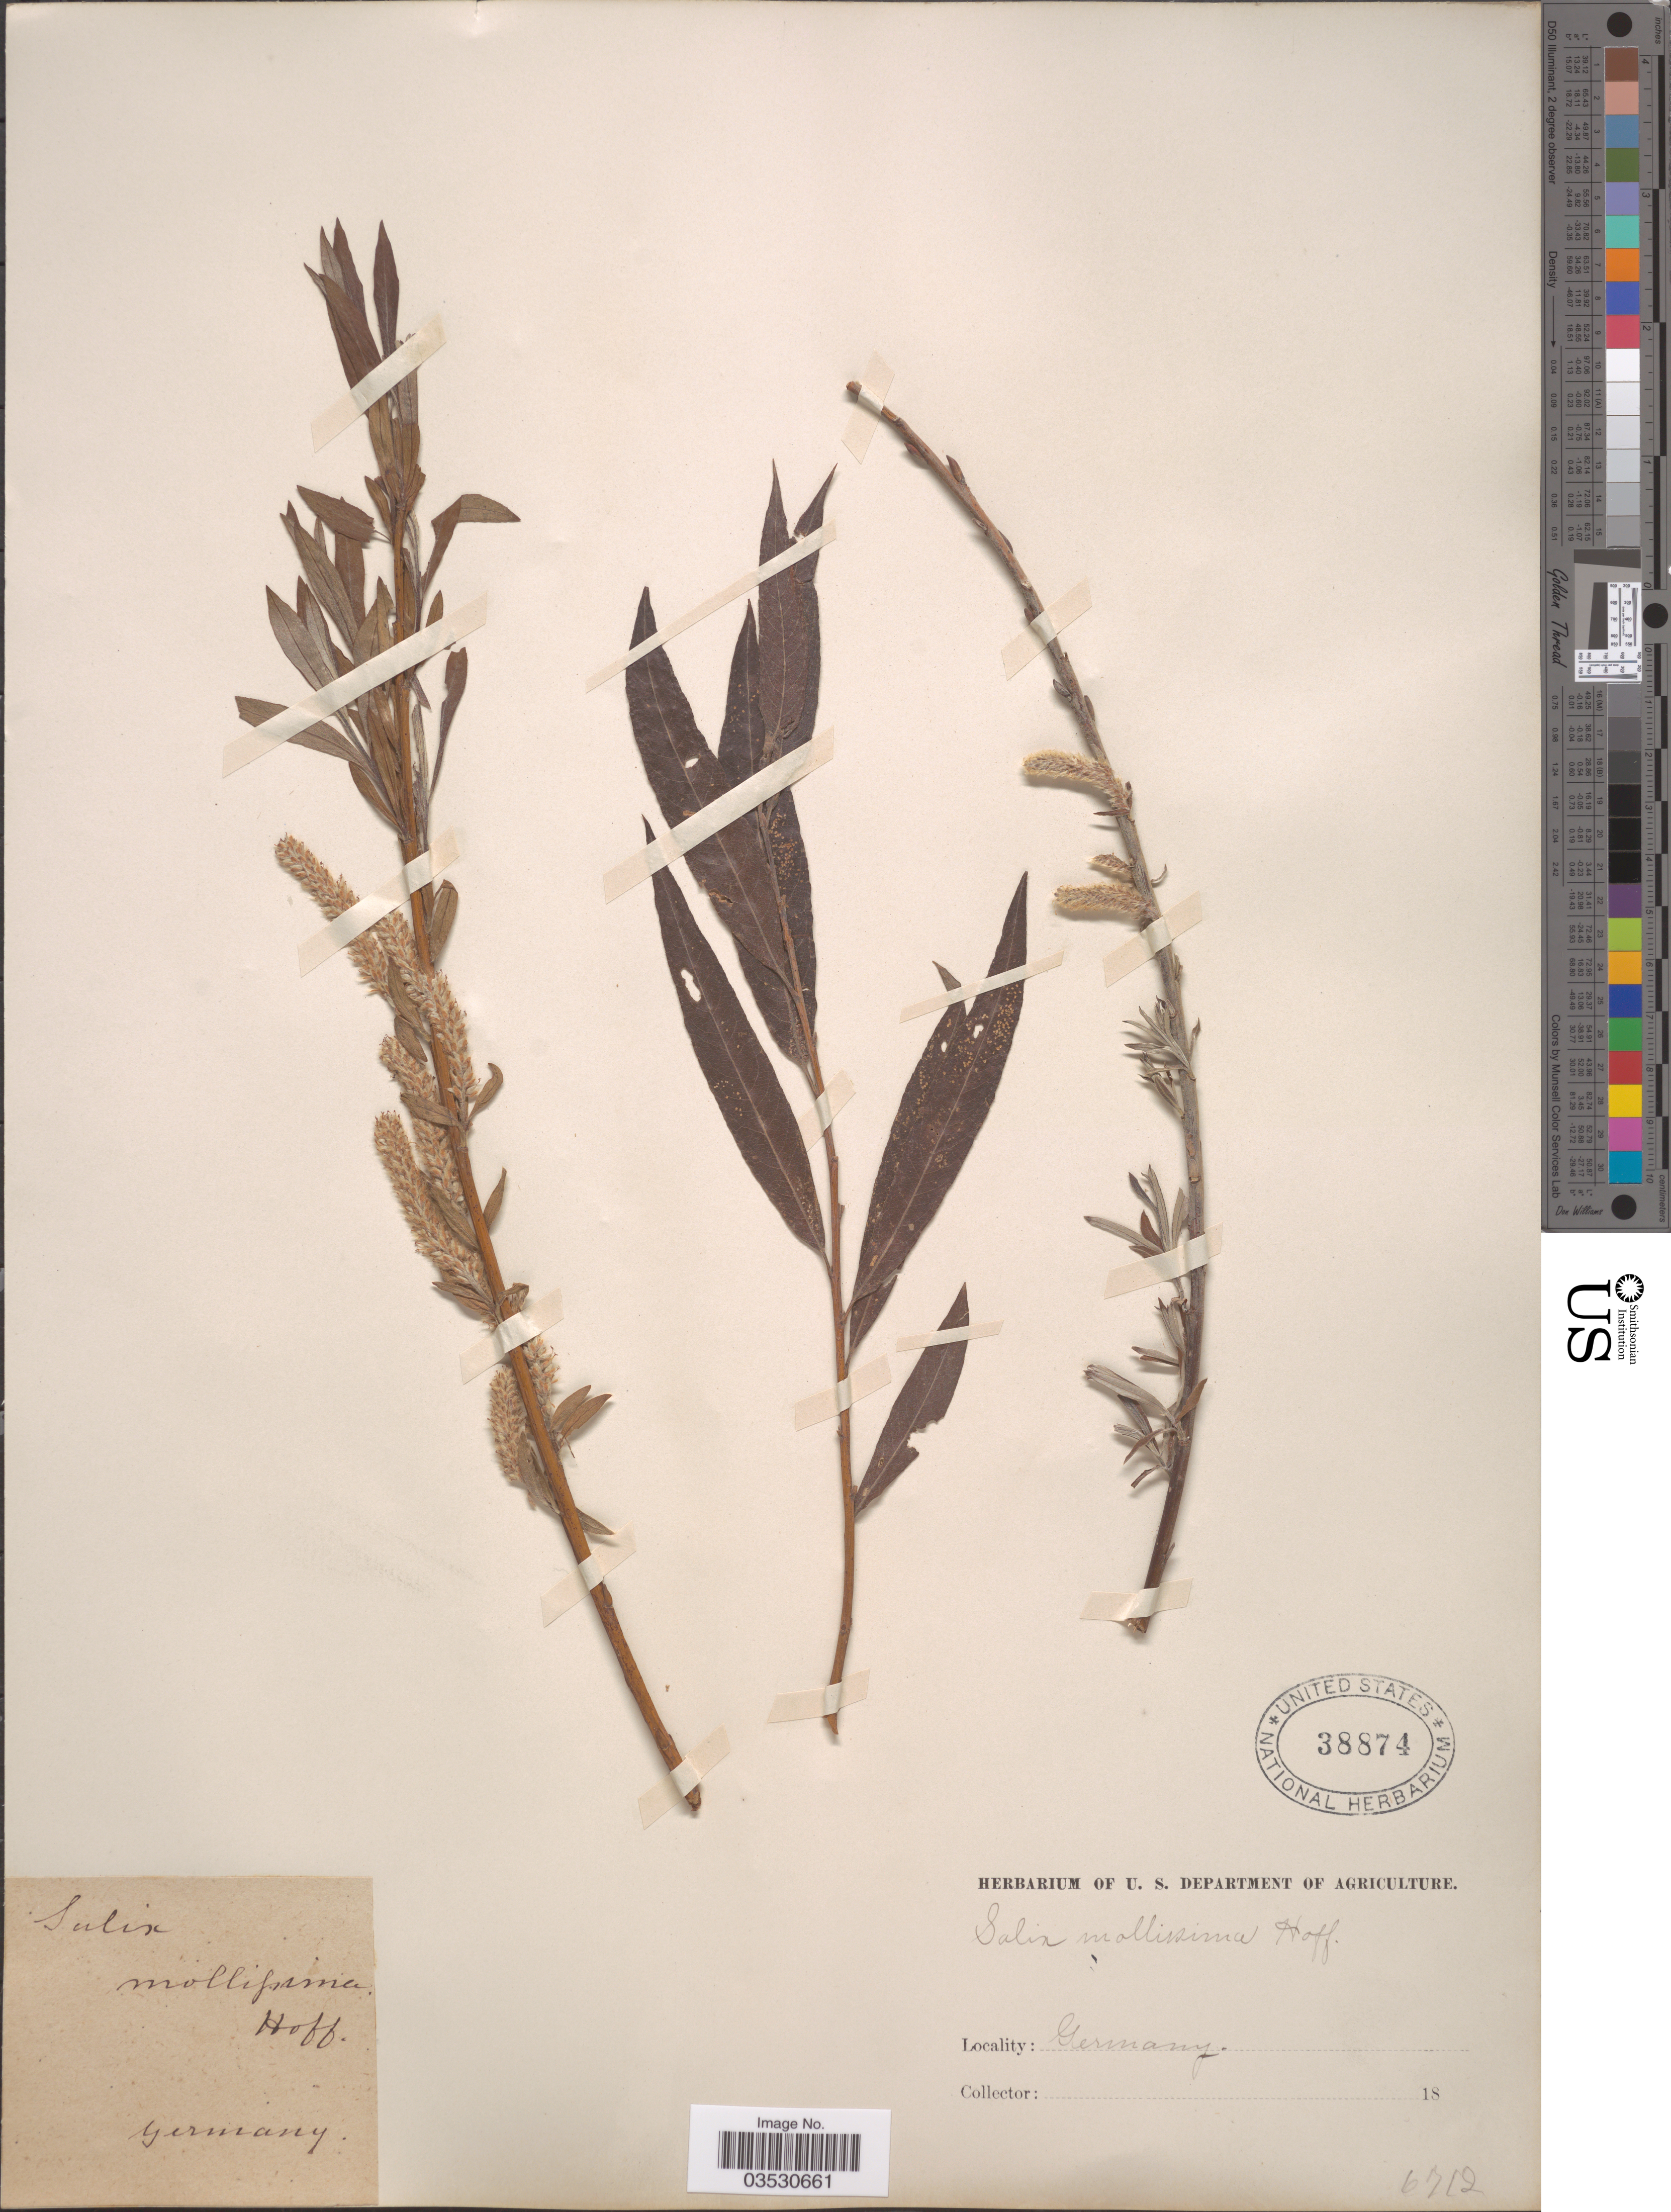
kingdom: Plantae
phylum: Tracheophyta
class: Magnoliopsida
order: Malpighiales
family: Salicaceae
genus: Salix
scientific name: Salix mollissima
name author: Wahlenb.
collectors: Facchini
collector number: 6712?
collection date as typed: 18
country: Germany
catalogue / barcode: US 38874